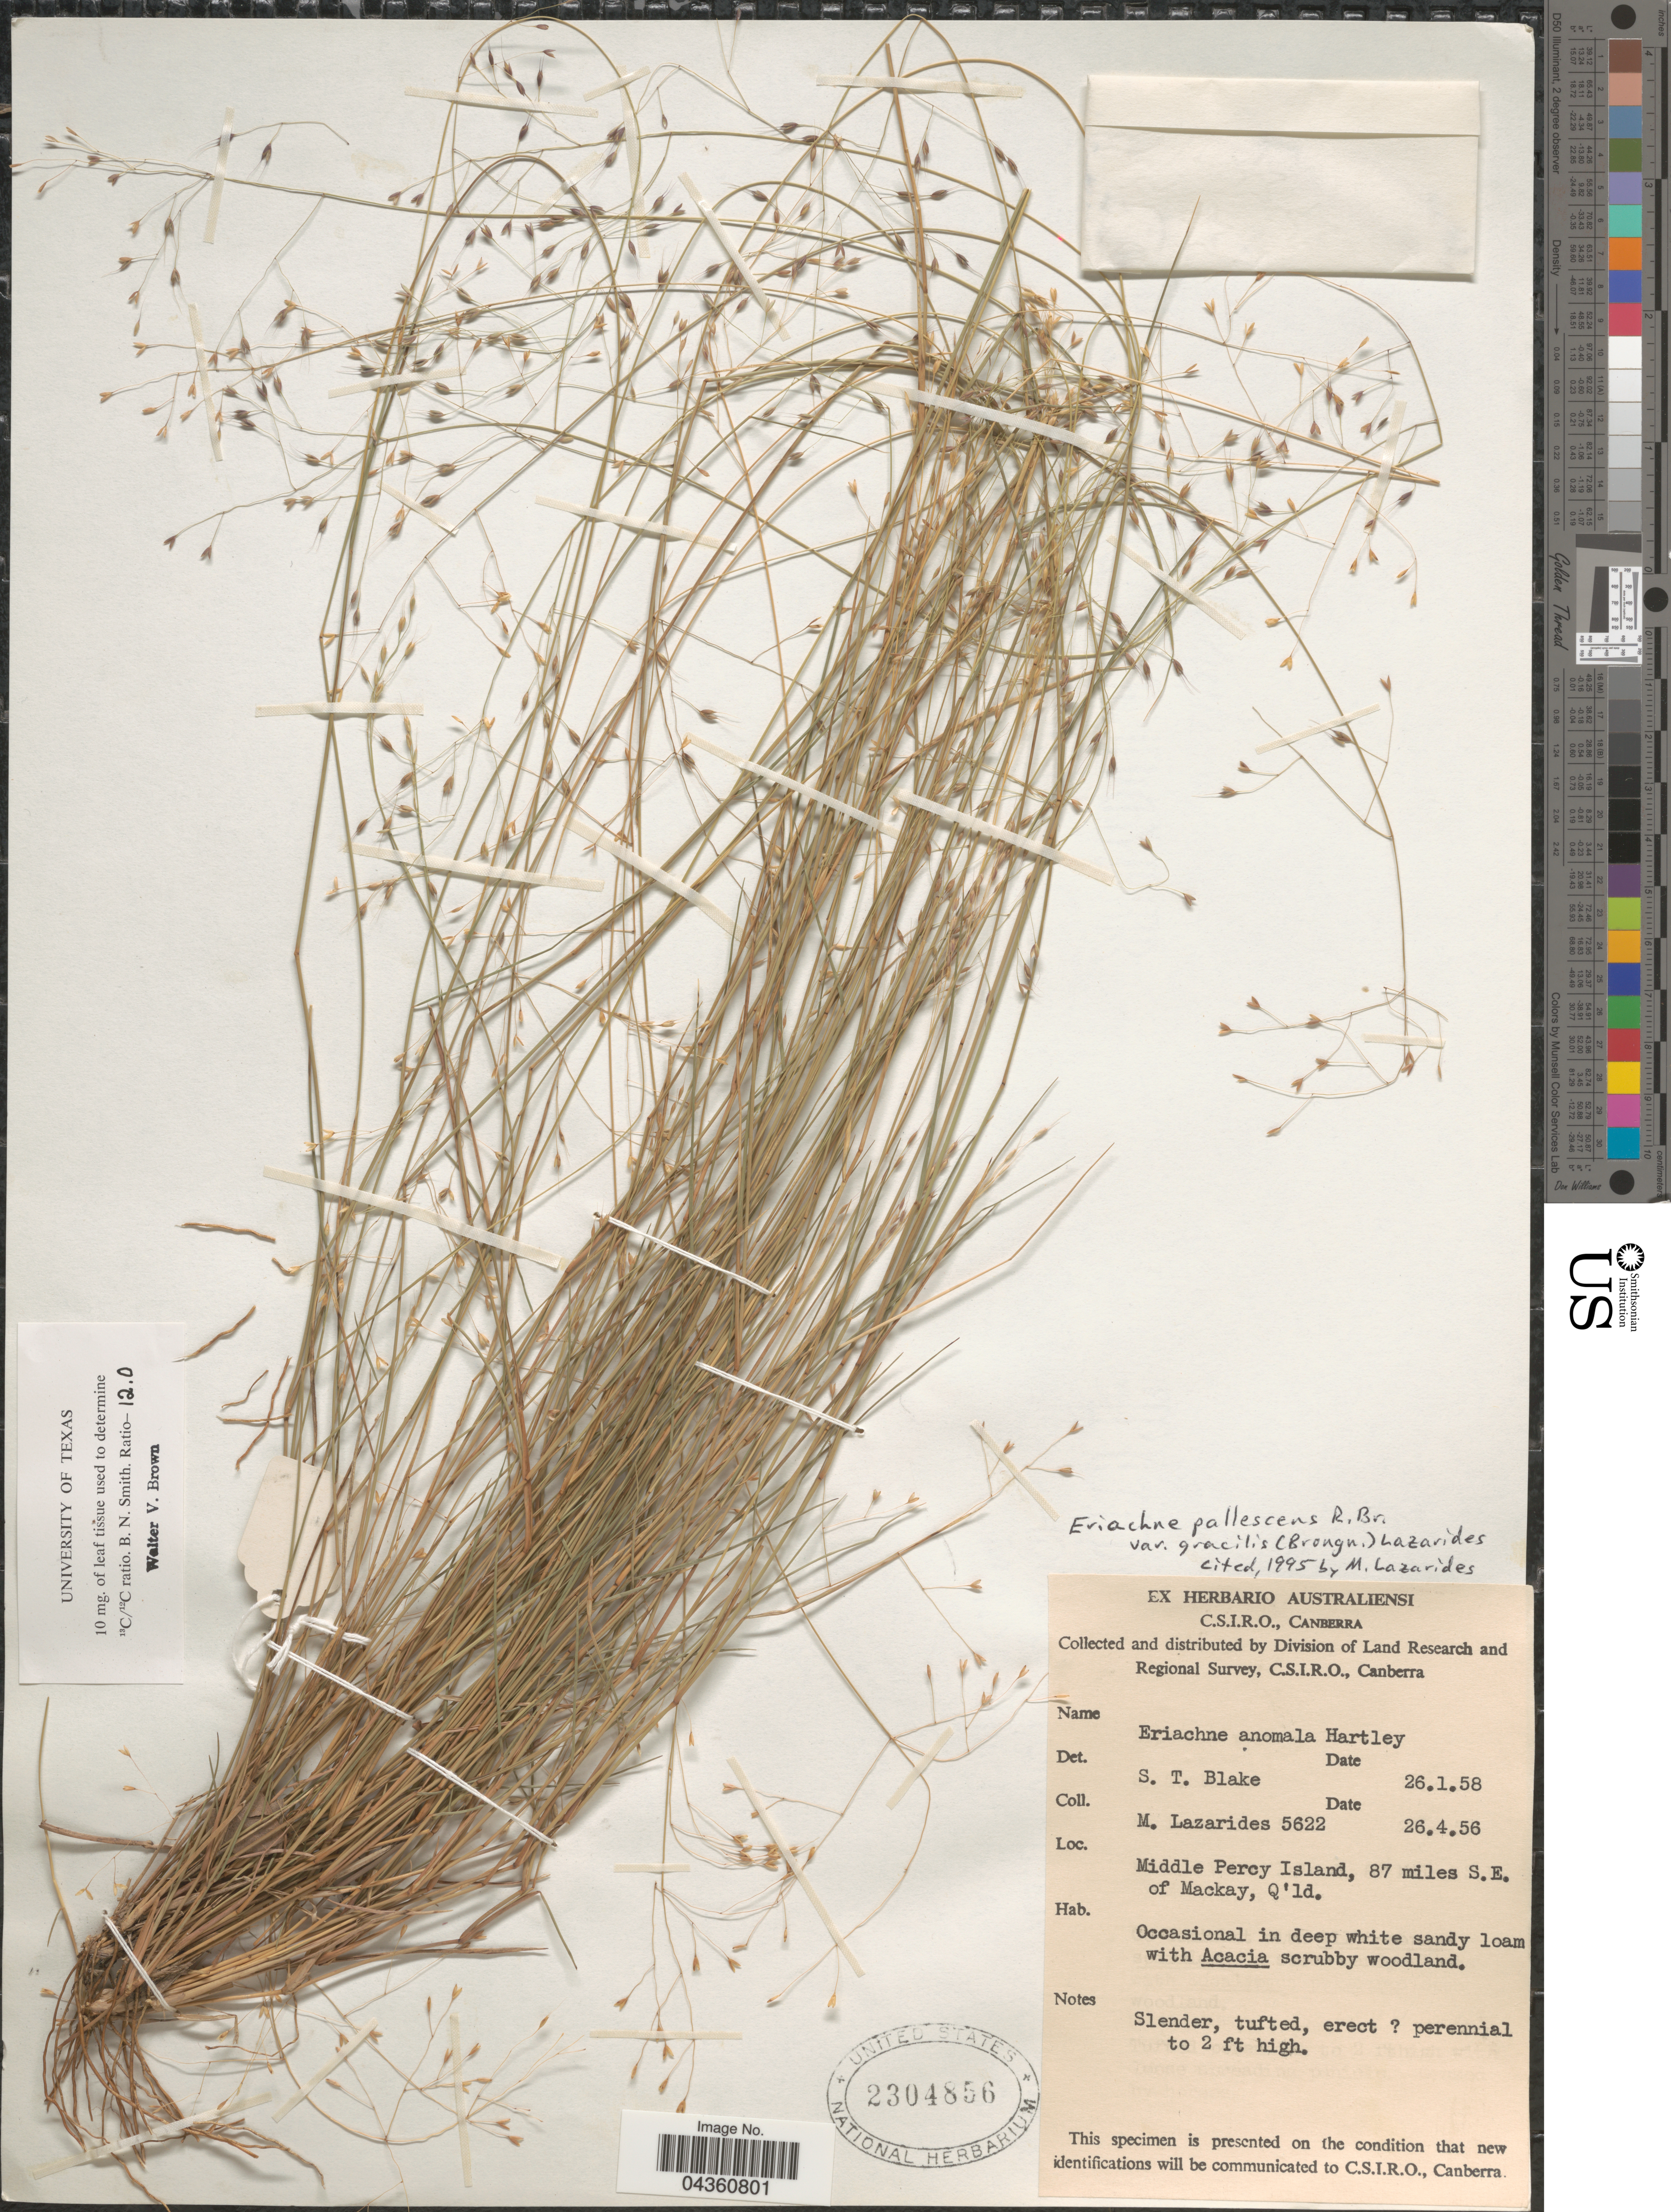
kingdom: Plantae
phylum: Tracheophyta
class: Liliopsida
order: Poales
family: Poaceae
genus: Eriachne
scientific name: Eriachne pallescens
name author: R. Br.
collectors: M. Lazarides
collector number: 5622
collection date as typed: Transcribed d/m/y: 26/4/56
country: Australia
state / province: Queensland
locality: Division of Land Research and Regional Survey. Middle Percy Island, 87 miles S.E. of Mackay.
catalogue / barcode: US 2304856